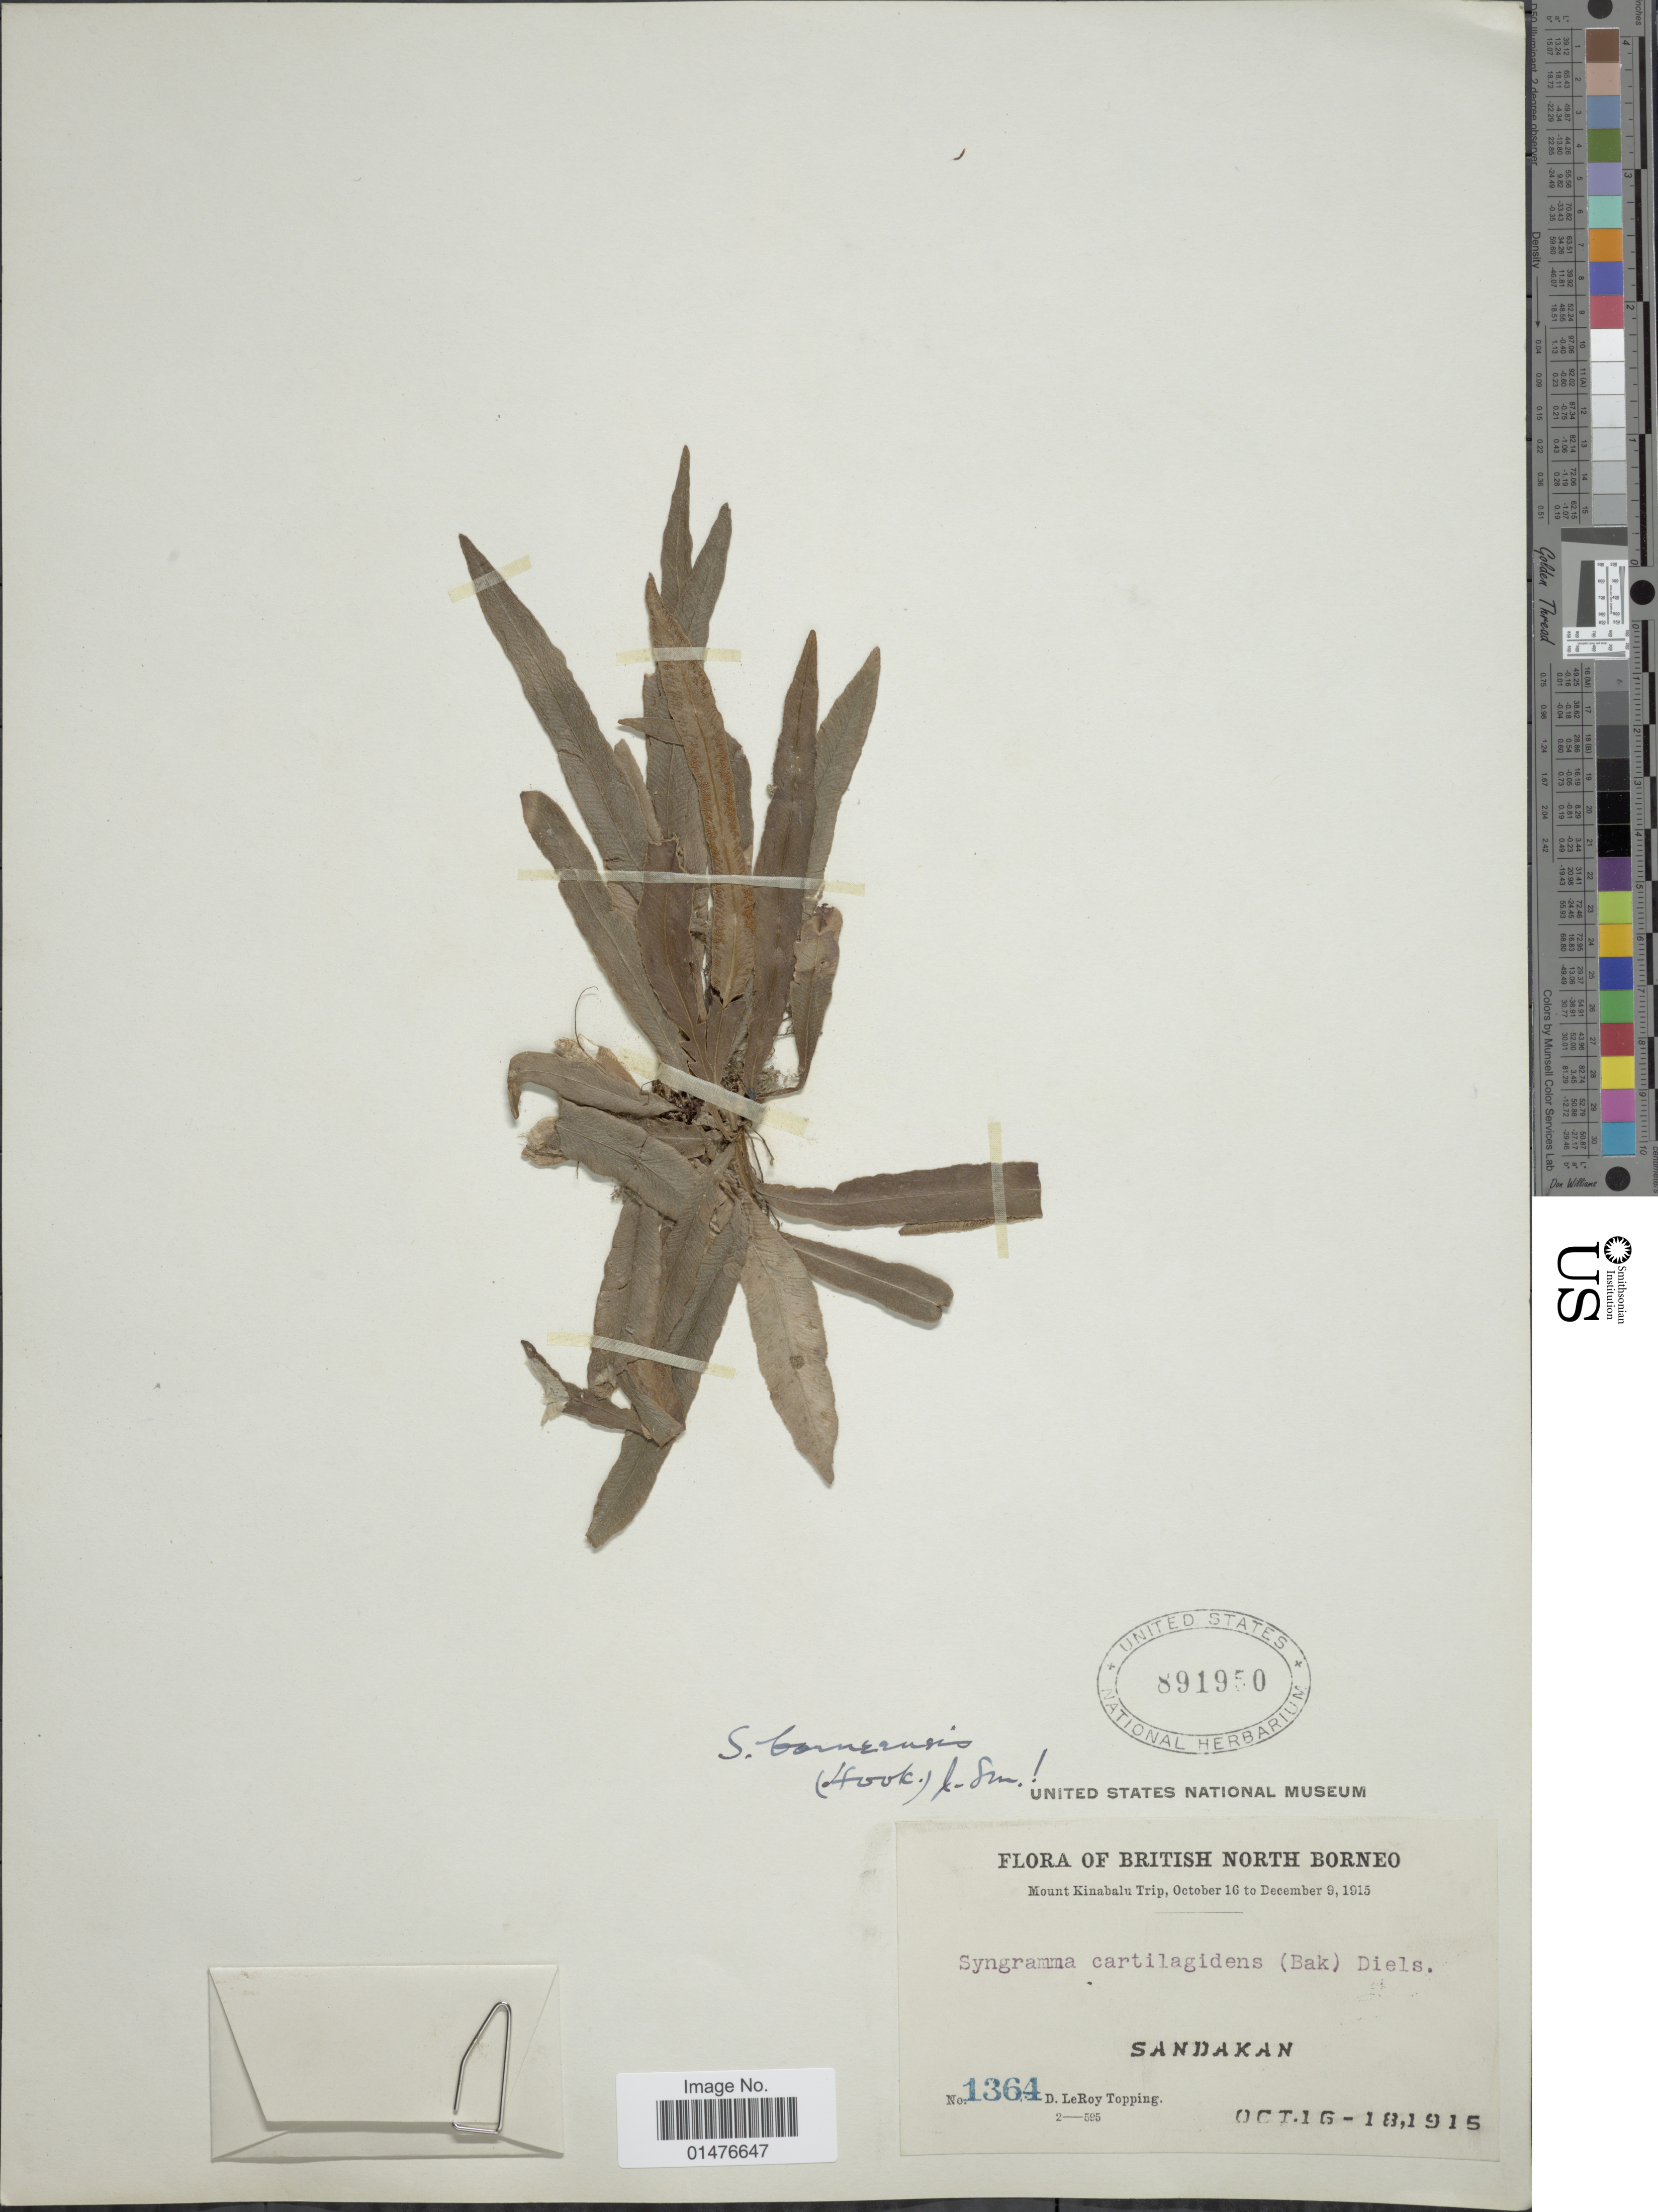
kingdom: Plantae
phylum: Tracheophyta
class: Polypodiopsida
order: Polypodiales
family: Pteridaceae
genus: Syngramma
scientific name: Syngramma borneensis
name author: (Hook.) J. Sm.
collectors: D. L. Topping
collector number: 1364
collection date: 1915-10-16/1915-10-18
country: Malaysia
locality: Sandakan, British North Borneo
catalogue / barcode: US 891950